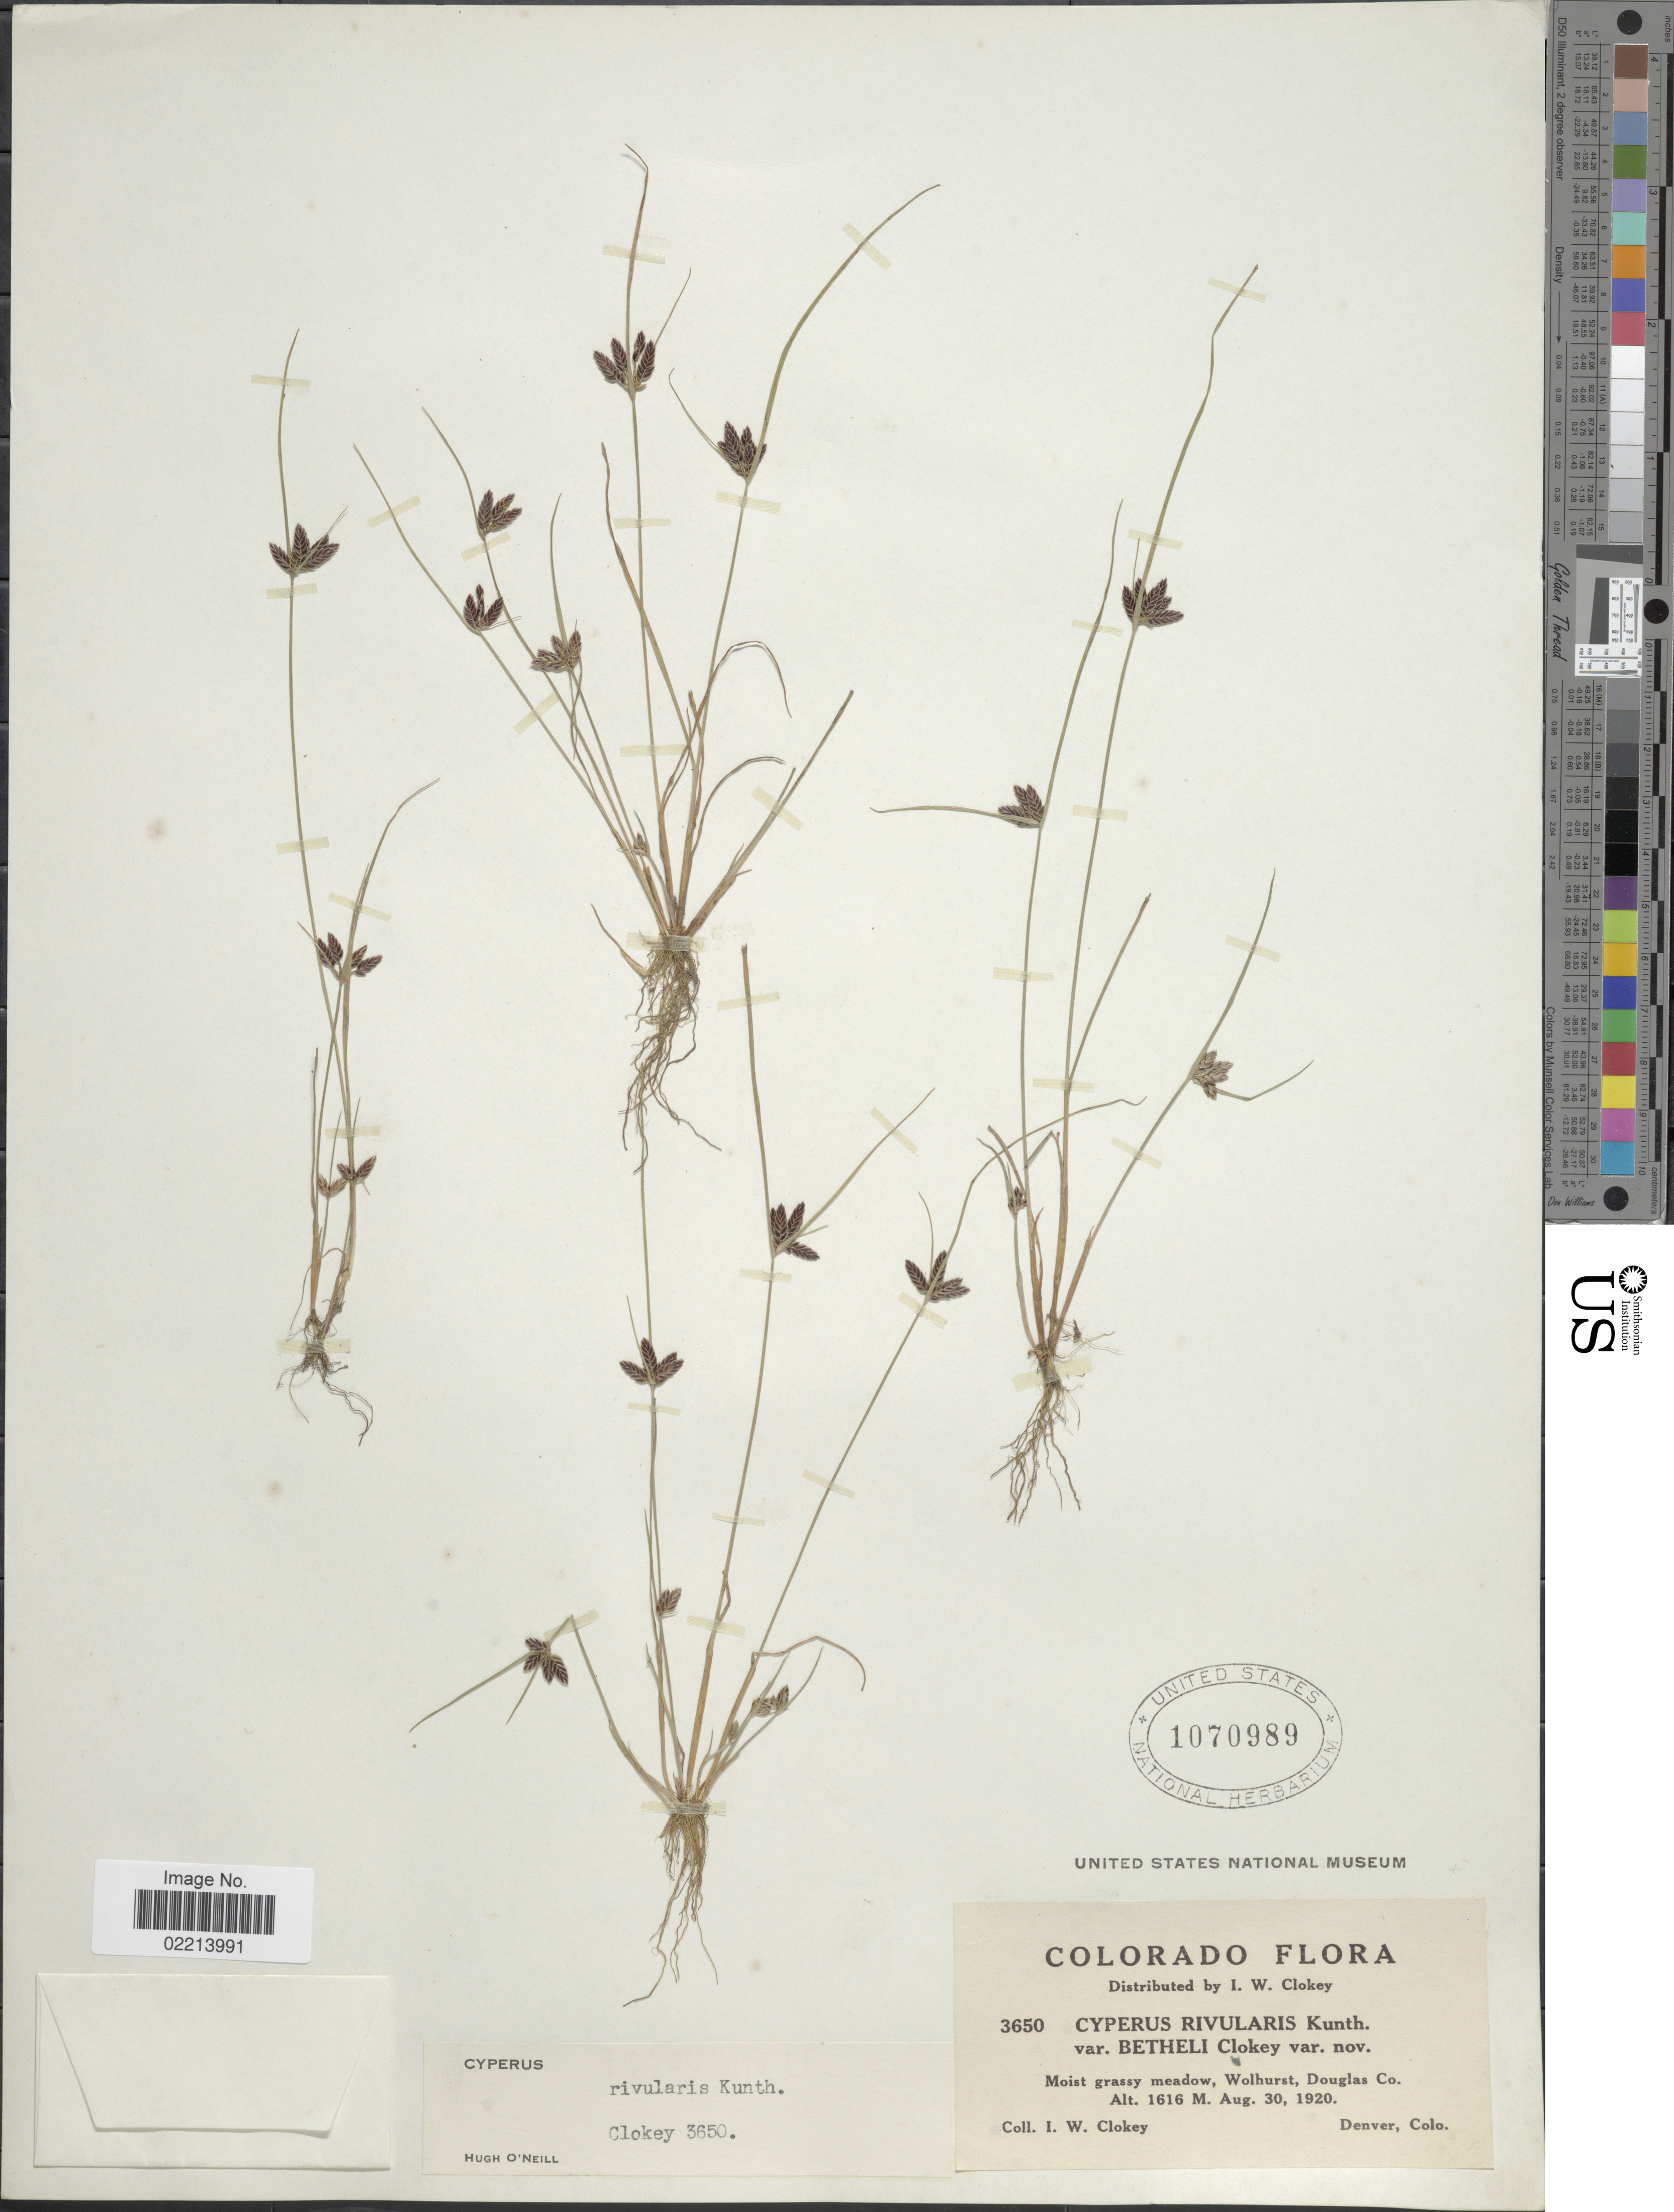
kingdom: Plantae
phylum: Tracheophyta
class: Liliopsida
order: Poales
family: Cyperaceae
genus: Cyperus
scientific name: Cyperus bipartitus Torr.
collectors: I. W. Clokey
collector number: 3650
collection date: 1920-08-30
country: United States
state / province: Colorado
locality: Moist grassy meadow, Wolhurst, Douglas Co.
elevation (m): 1616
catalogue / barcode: US 1070989